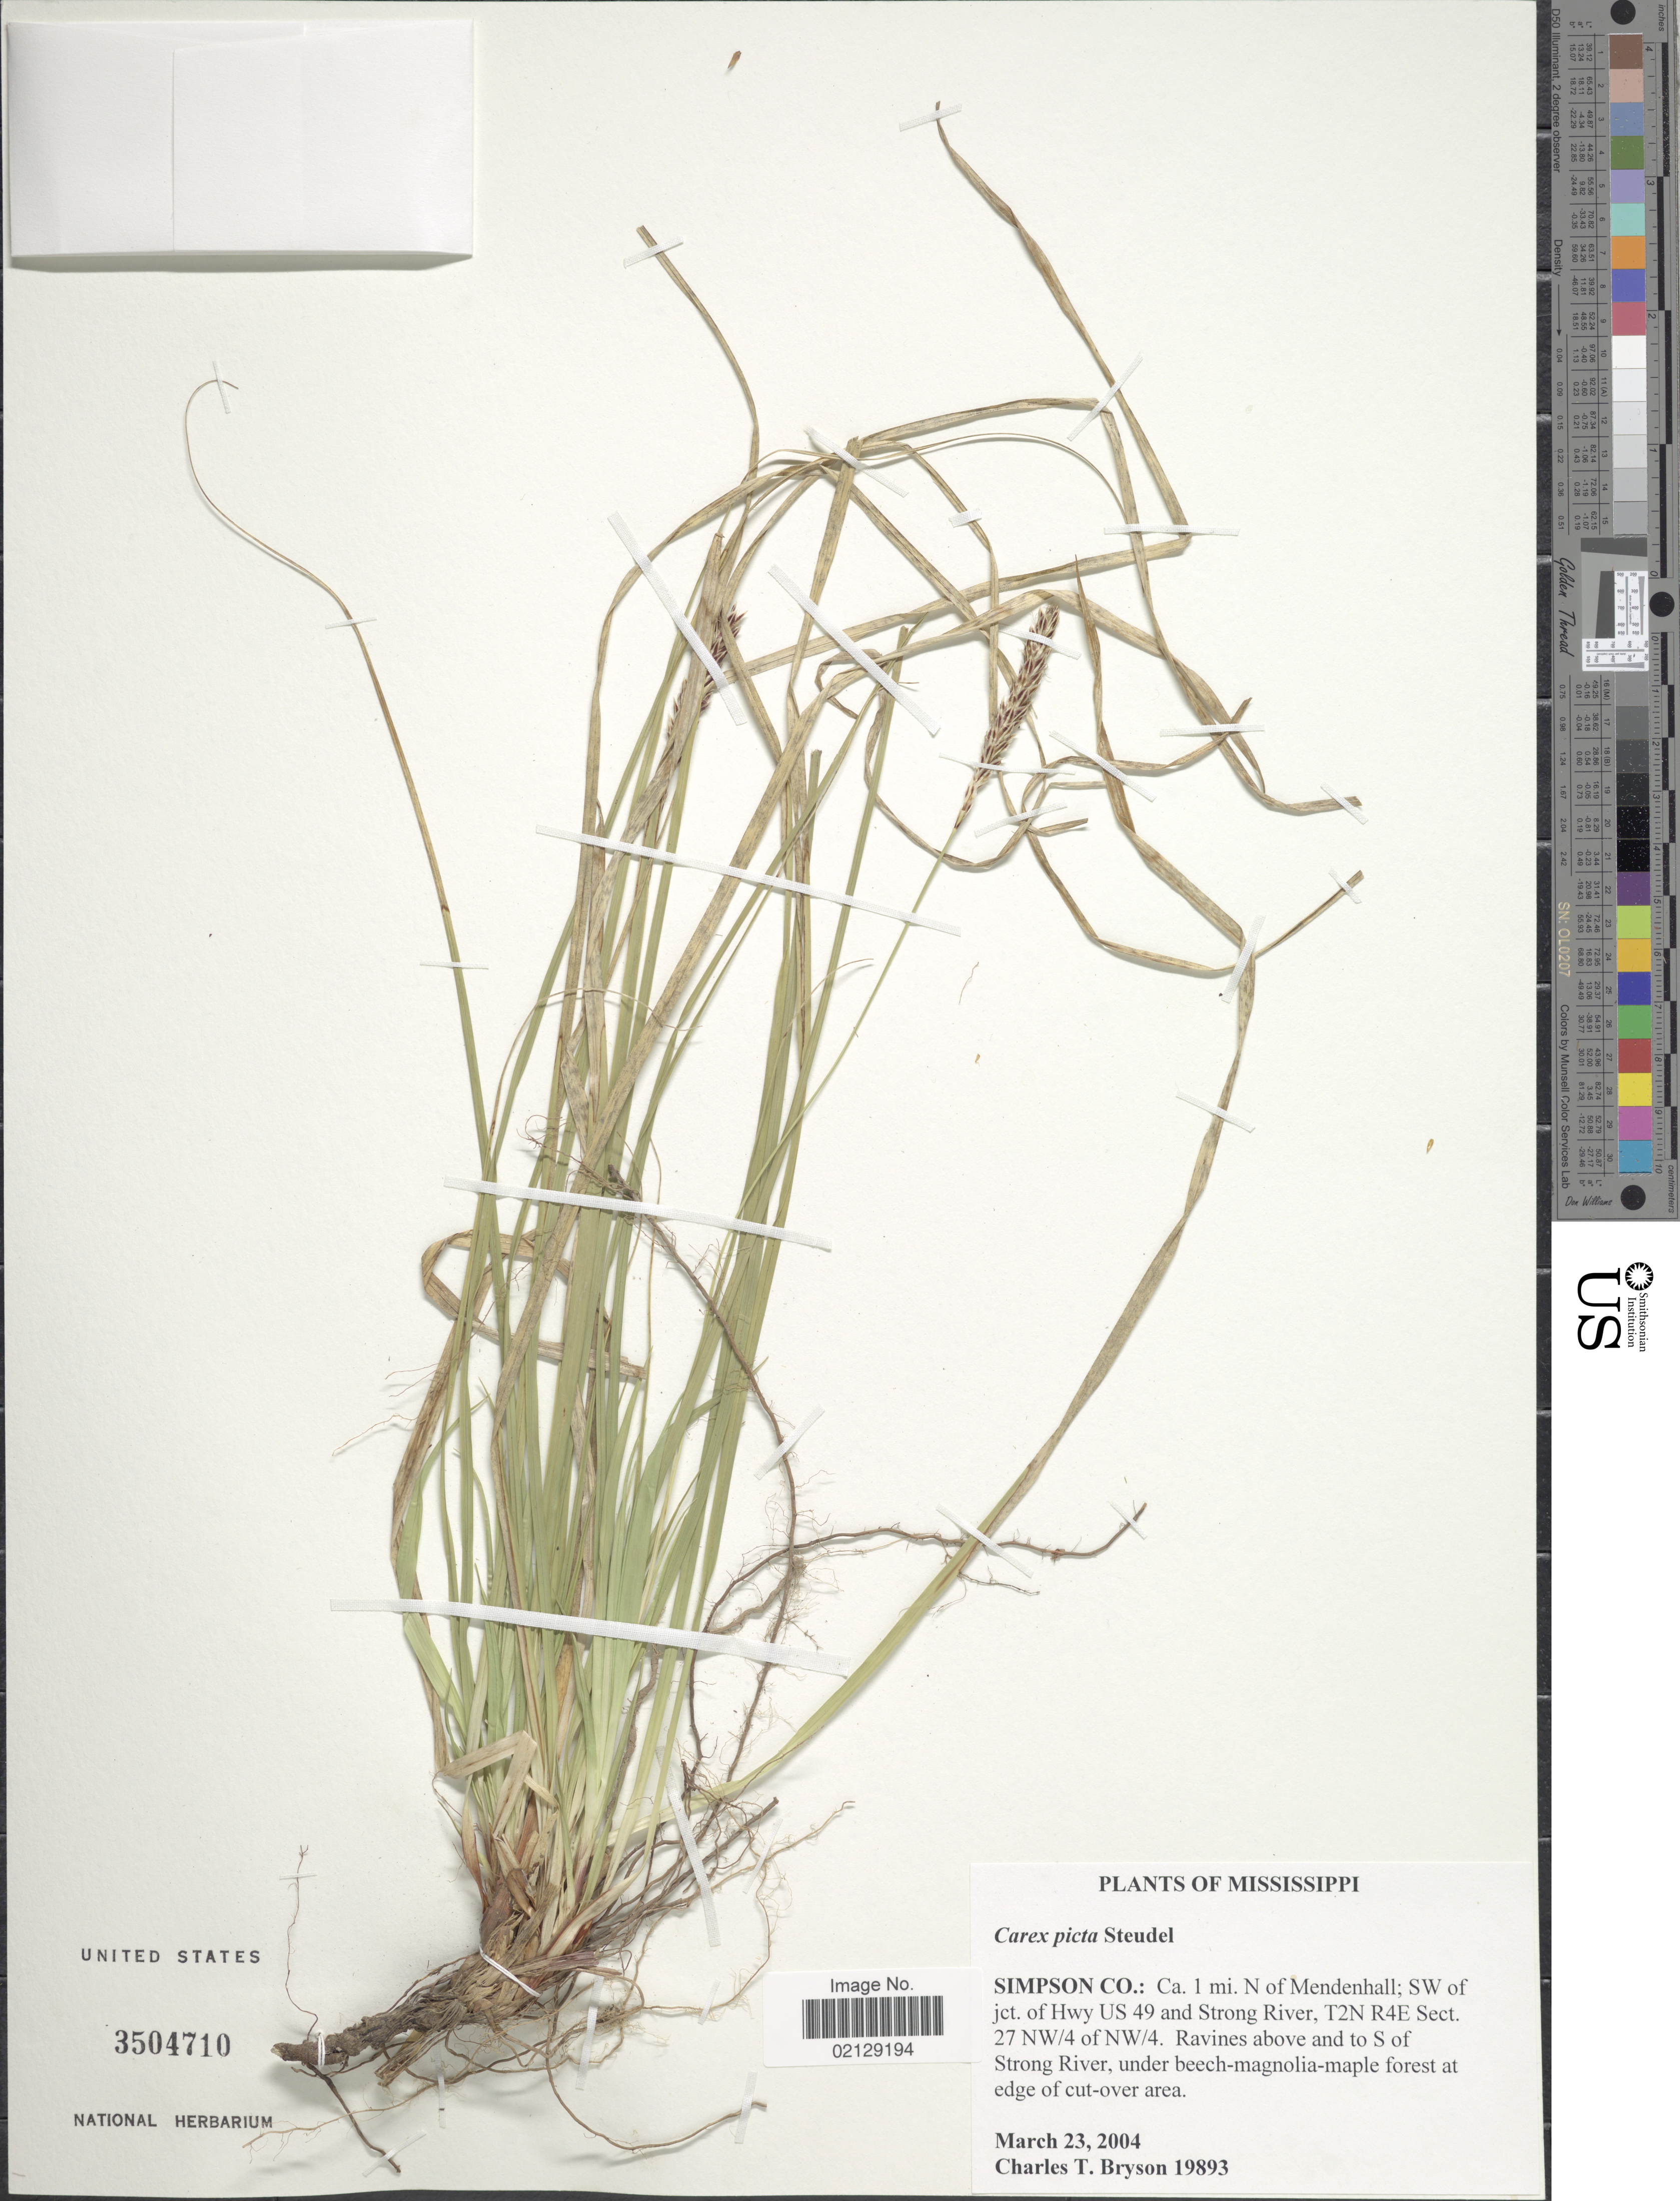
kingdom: Plantae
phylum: Tracheophyta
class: Liliopsida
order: Poales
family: Cyperaceae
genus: Carex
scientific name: Carex picta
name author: Steud.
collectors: C. Bryson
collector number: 19893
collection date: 2004-03-23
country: United States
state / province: Mississippi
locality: Simpson Co.: 1 mi. N of Mendenhall; SW of jct. of Hwy US 49 and Strong River, T2N R4E Sect. 27 NW/4 of NW/4, Ravince above and to S of Strong River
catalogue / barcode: US 3504710